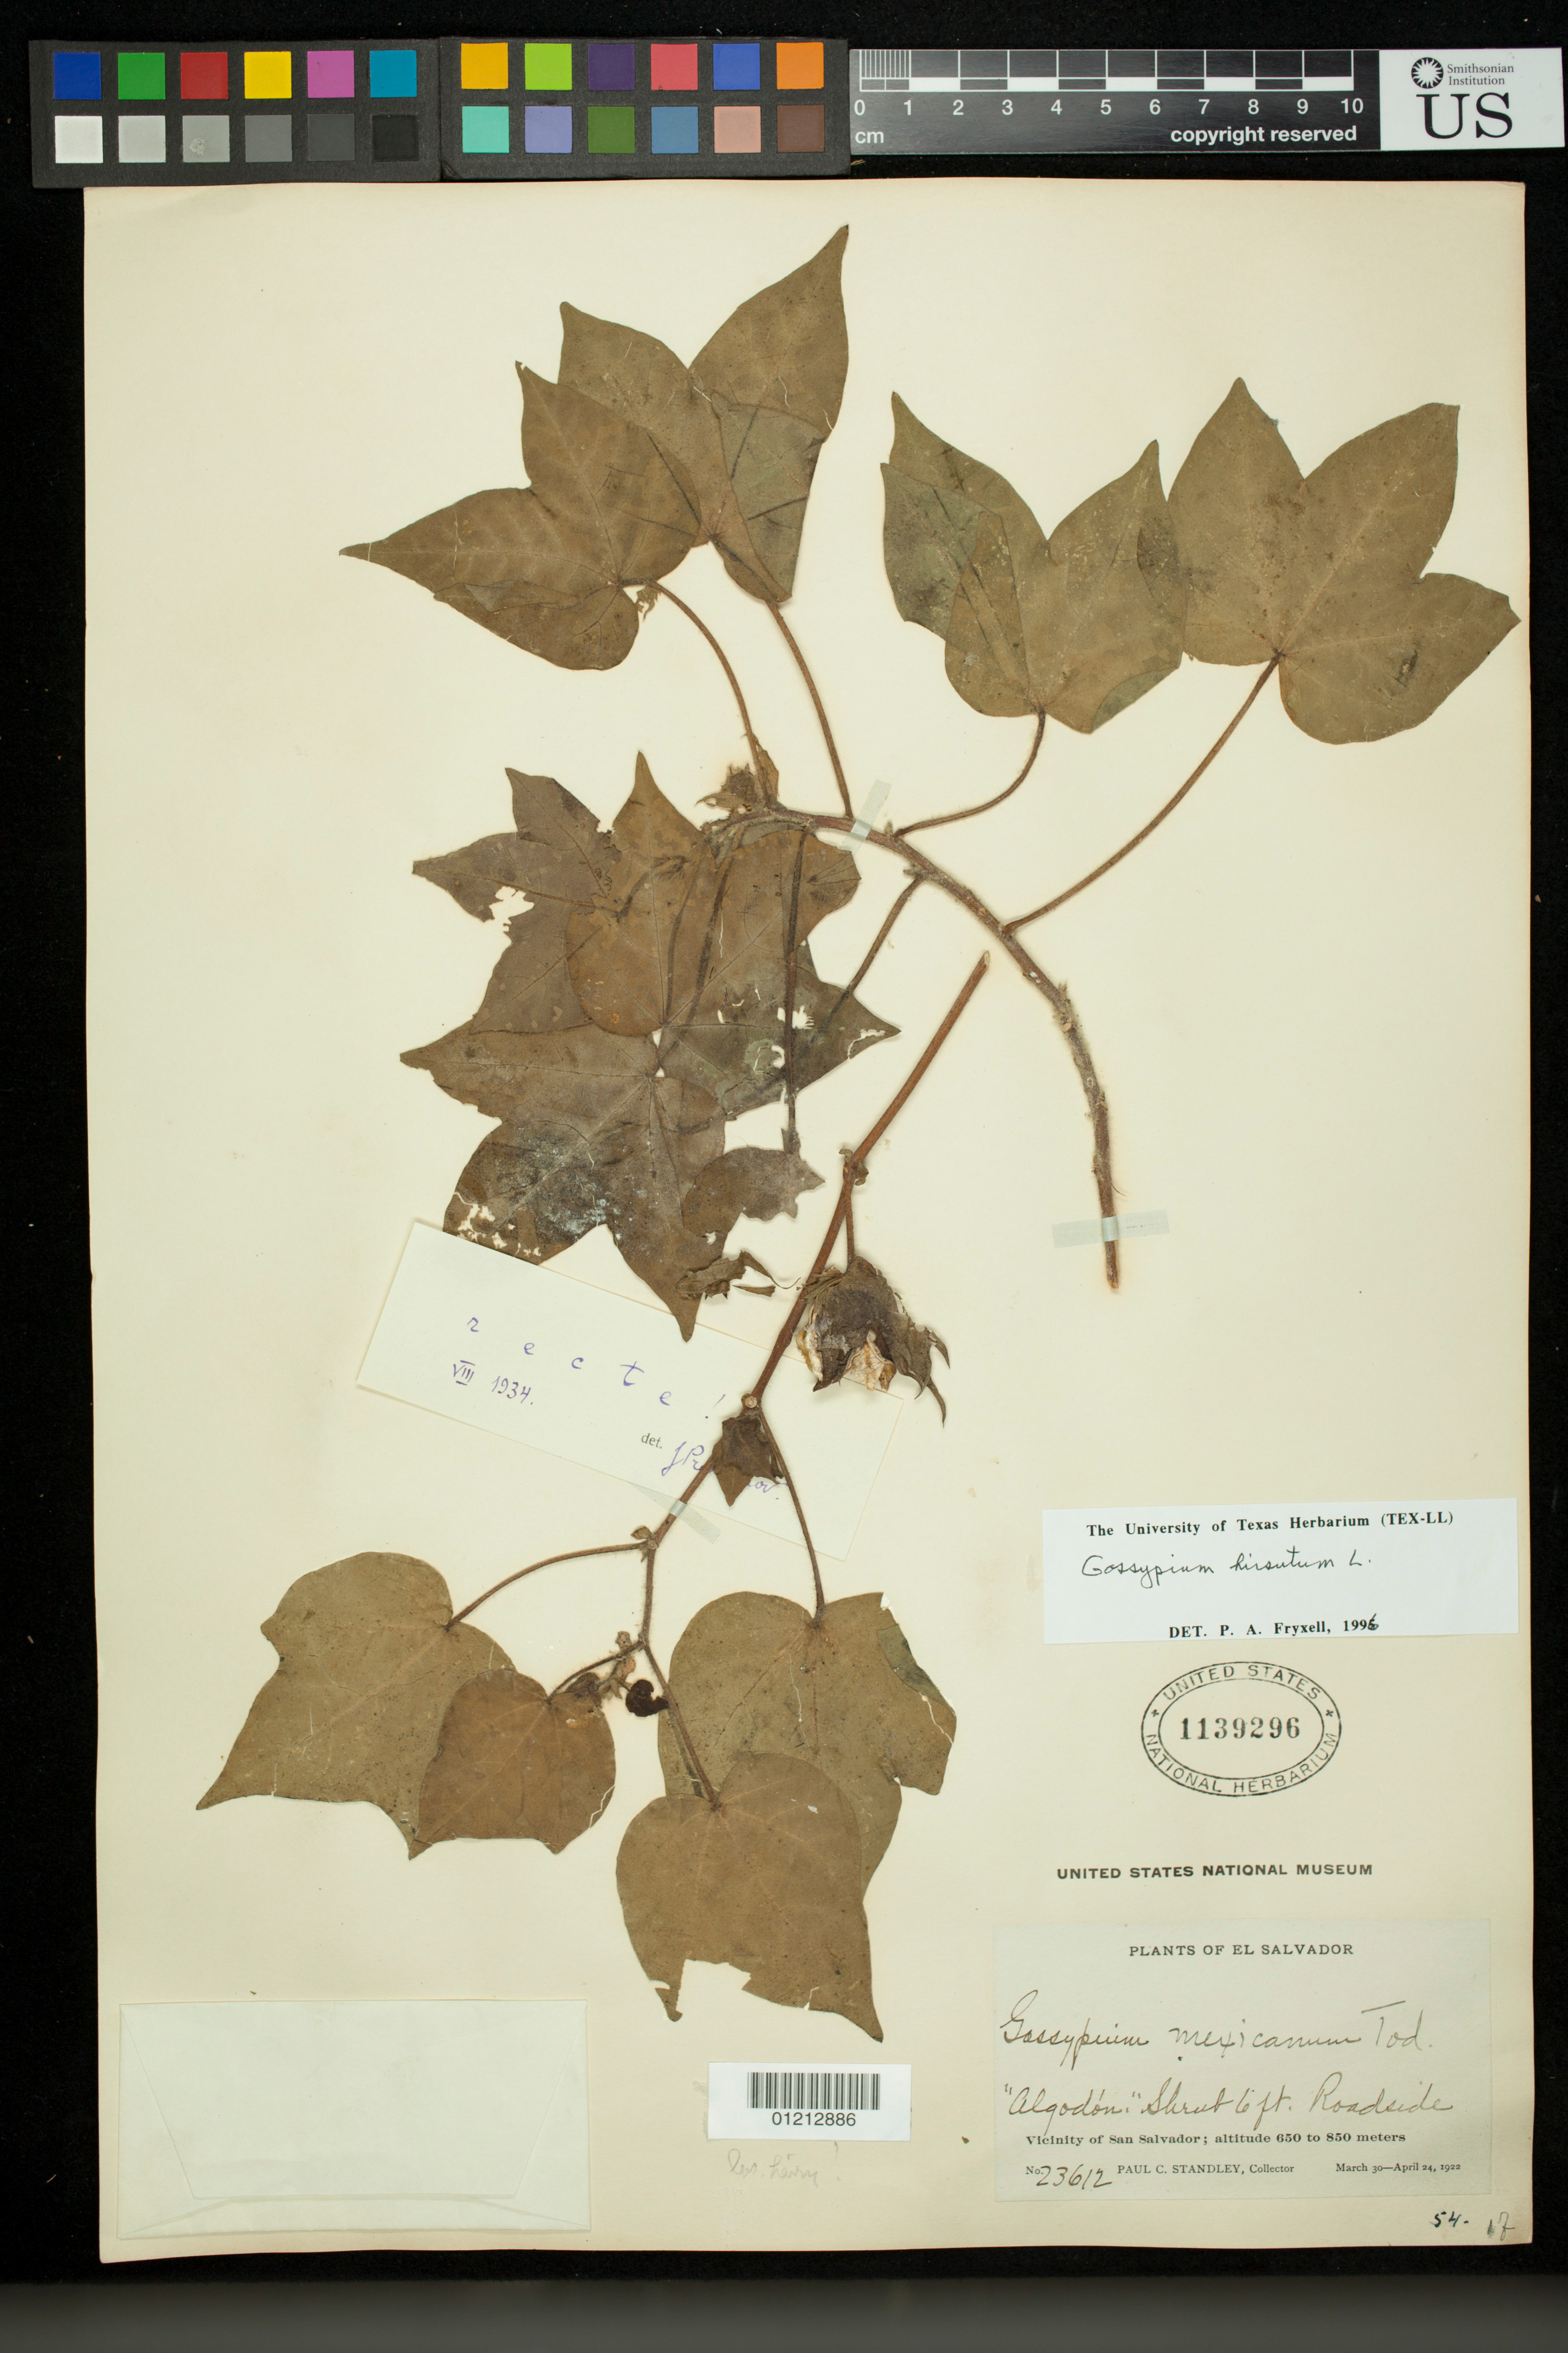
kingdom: Plantae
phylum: Tracheophyta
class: Magnoliopsida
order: Malvales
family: Malvaceae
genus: Gossypium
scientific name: Gossypium hirsutum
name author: L.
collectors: P. C. Standley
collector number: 23612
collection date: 1922-03-30/1922-04-24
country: El Salvador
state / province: San Salvador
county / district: San Salvador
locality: Vicinity of San Salvador. Roadside.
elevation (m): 650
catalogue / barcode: US 1139296